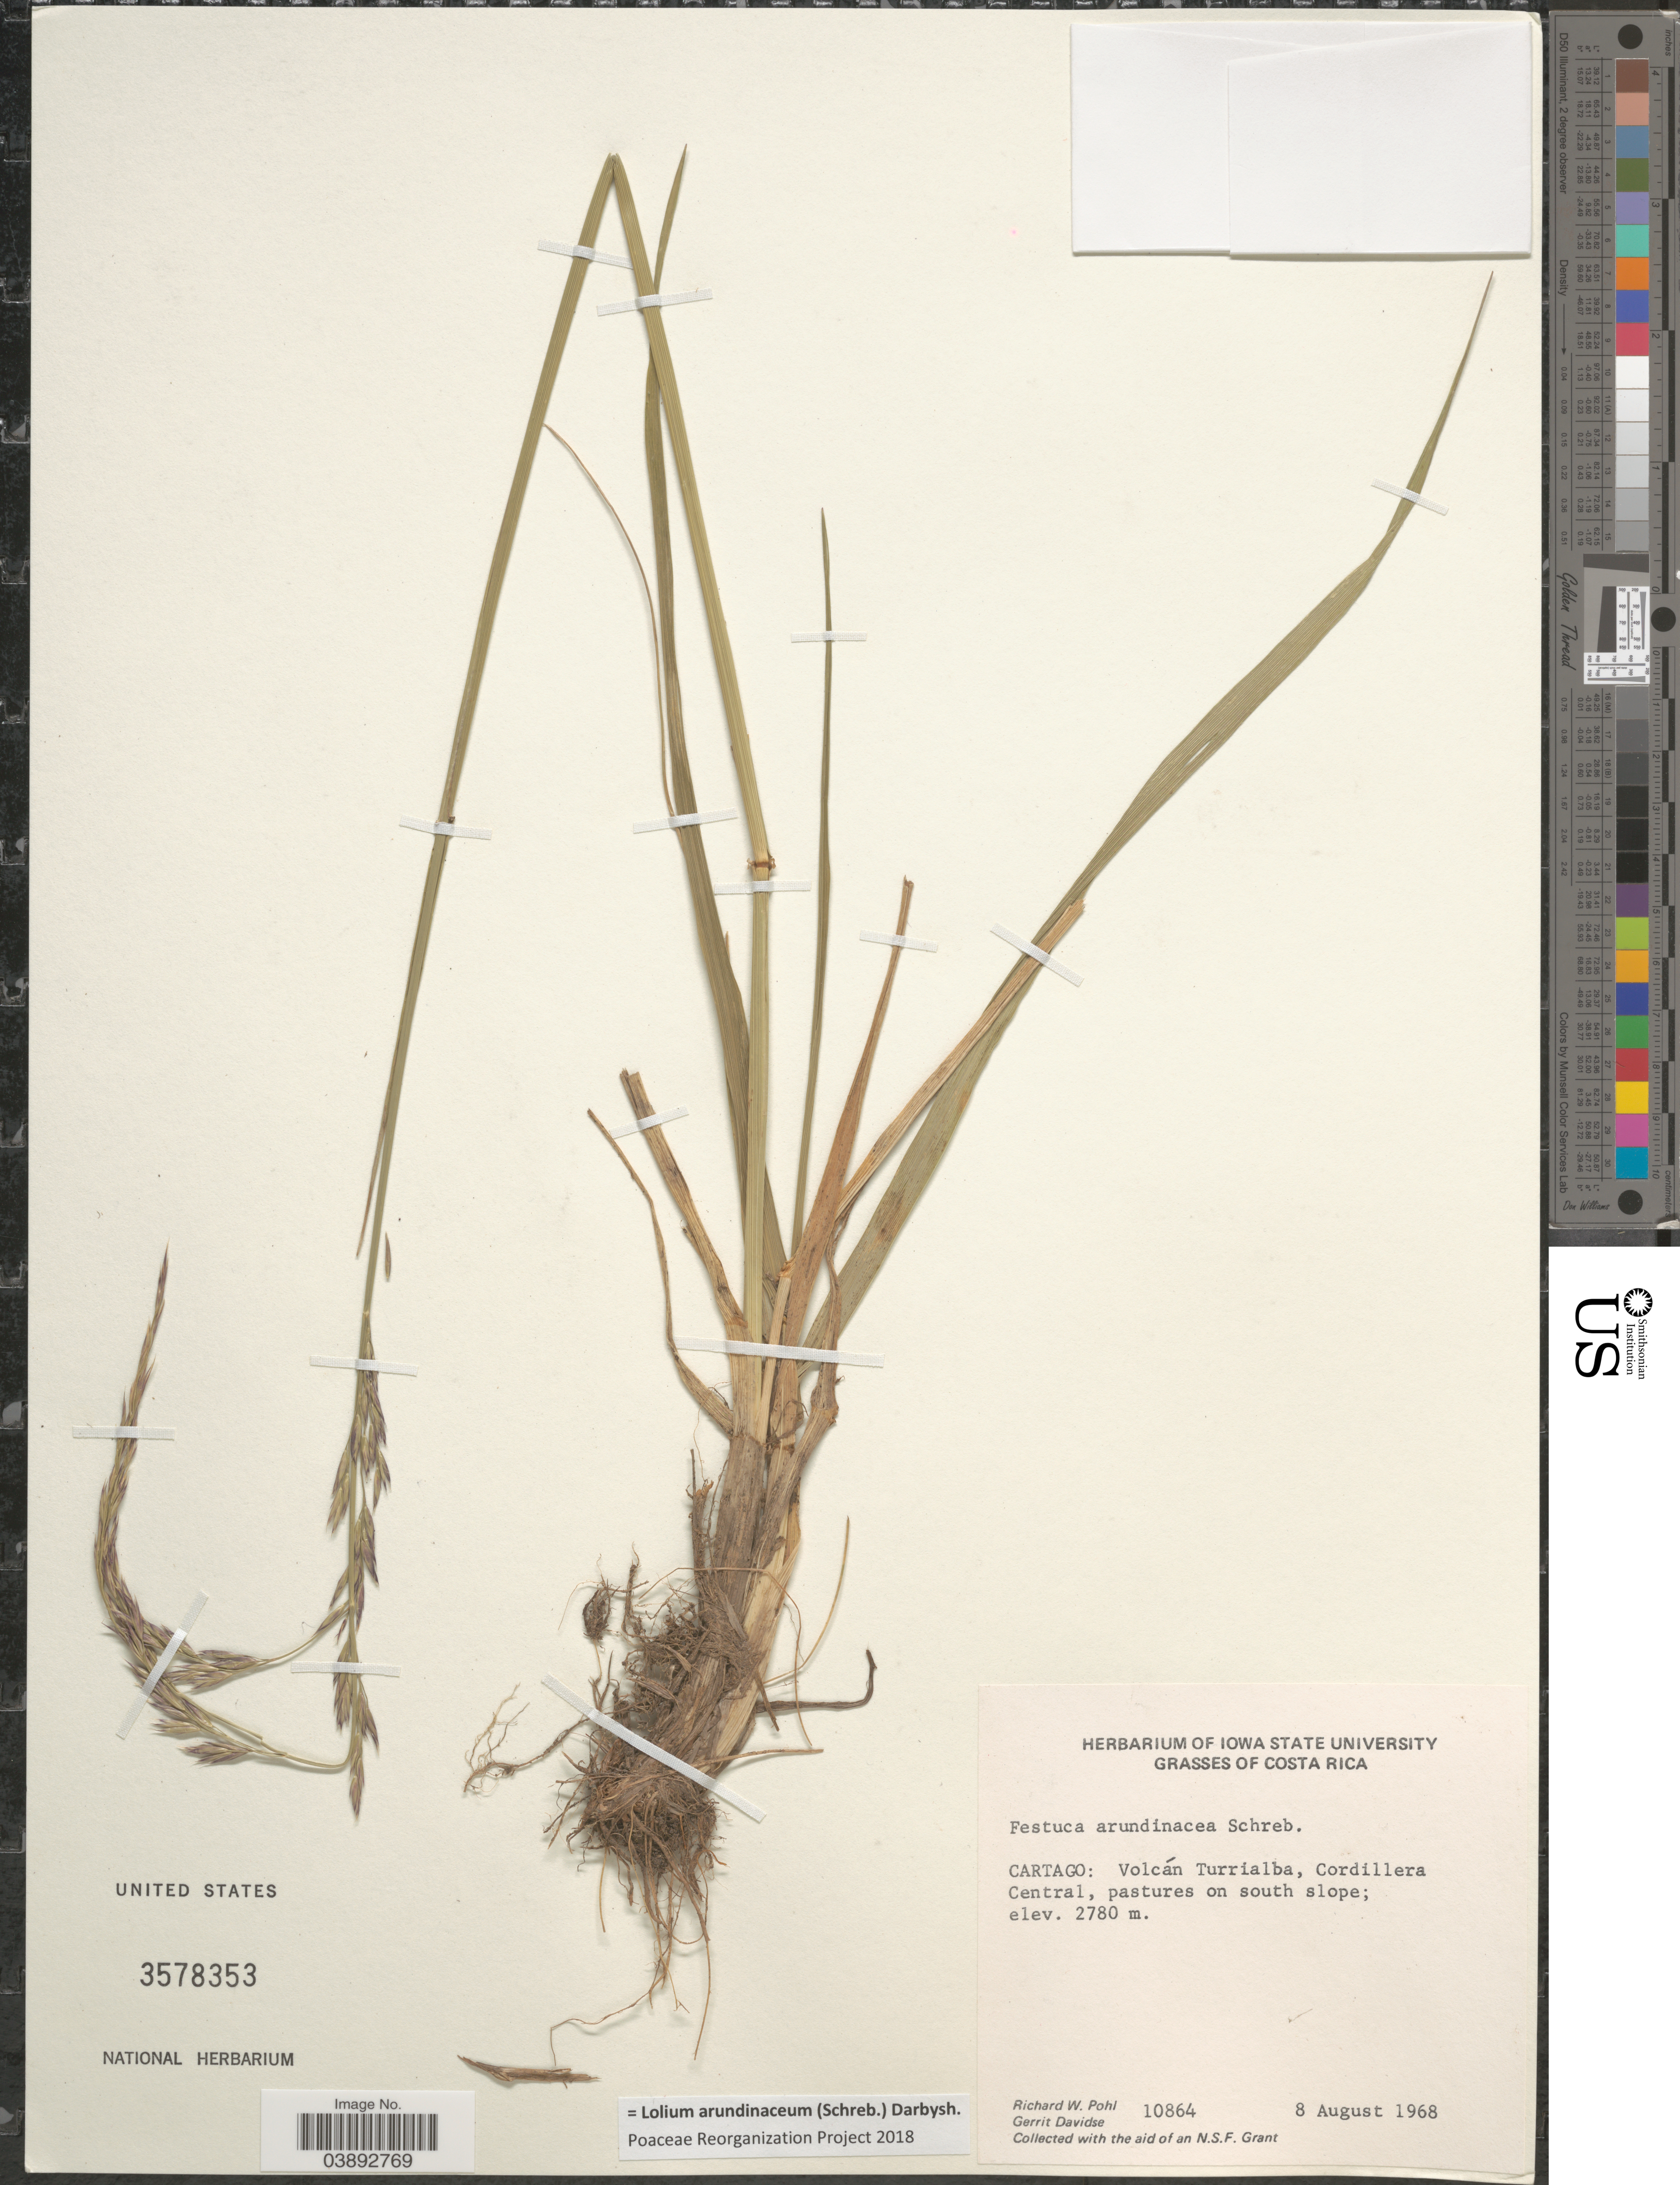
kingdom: Plantae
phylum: Tracheophyta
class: Liliopsida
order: Poales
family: Poaceae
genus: Lolium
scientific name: Lolium arundinaceum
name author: (Schreb.) Darbysh.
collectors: R. W. Pohl & G. Davidse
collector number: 10864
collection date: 1968-08-08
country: Costa Rica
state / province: Cartago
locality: Volcán Turrialba, Cordillera Central, pastures on south slope.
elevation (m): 2780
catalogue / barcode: US 3578353